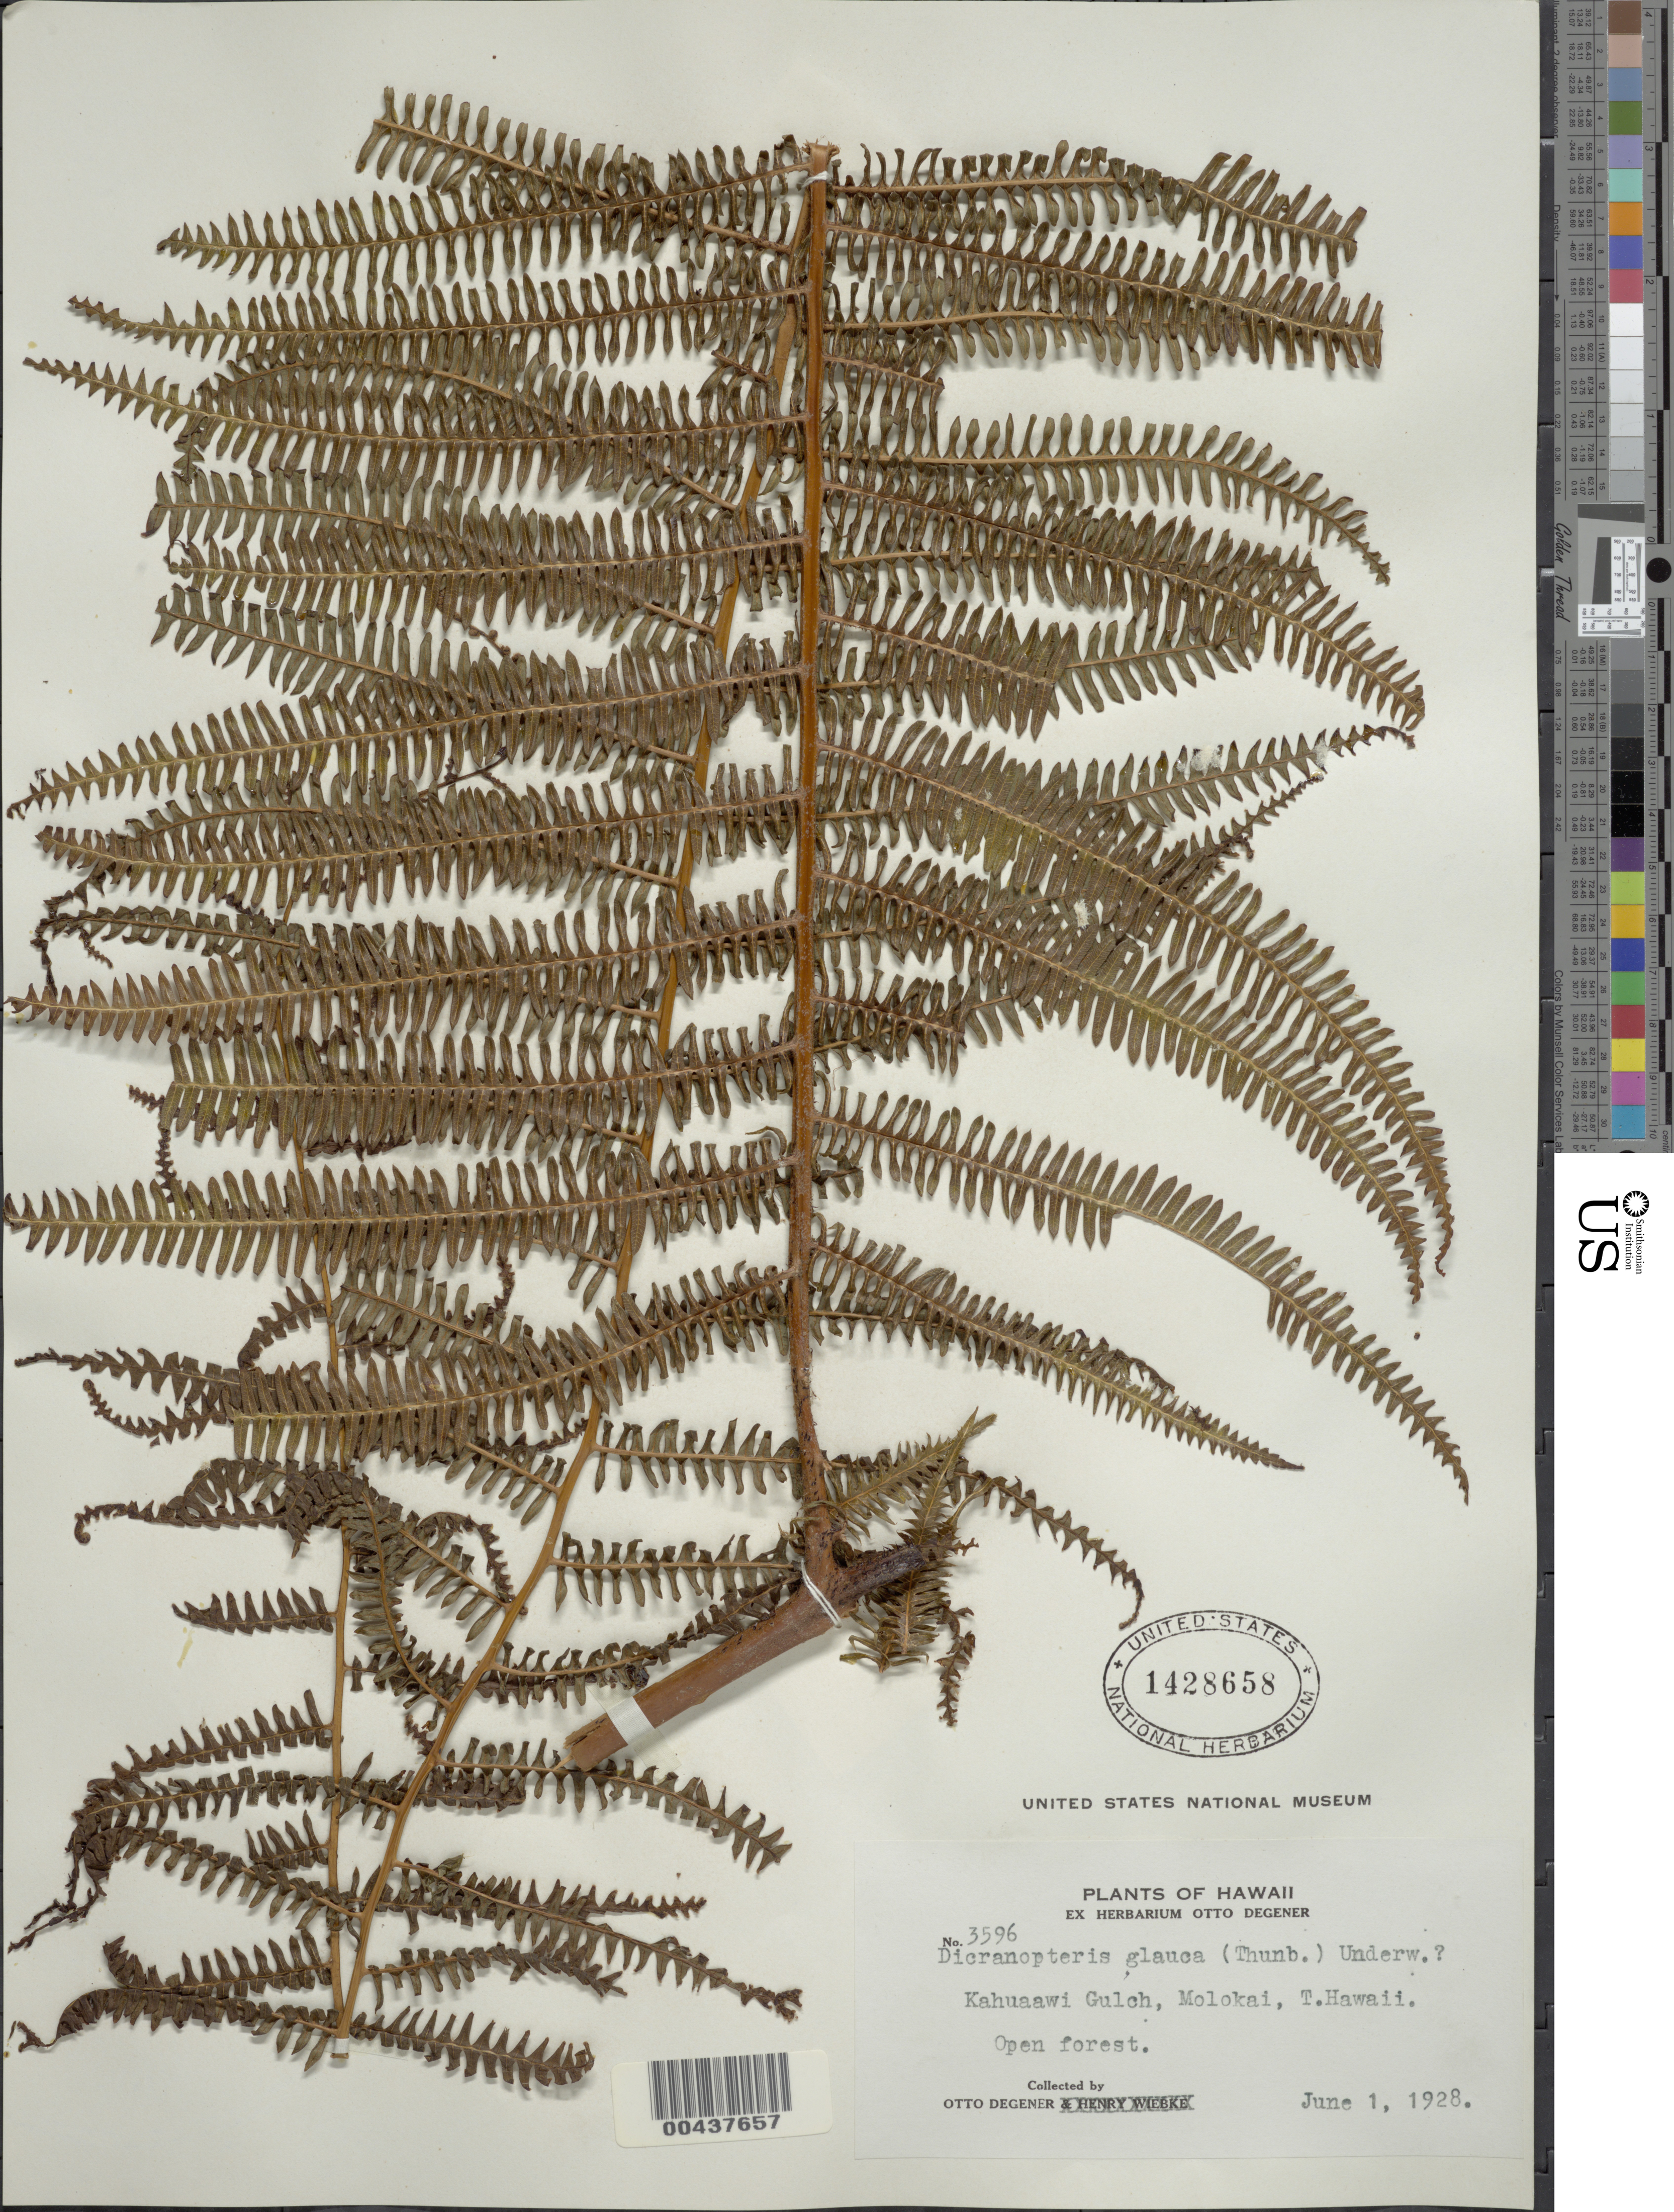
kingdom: Plantae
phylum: Tracheophyta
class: Polypodiopsida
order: Gleicheniales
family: Gleicheniaceae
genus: Diplopterygium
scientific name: Diplopterygium glaucum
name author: (Thunb. ex Houtt.) Nakai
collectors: O. Degener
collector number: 3596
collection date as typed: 1 Jun 1928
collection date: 1928-06-01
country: United States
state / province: Hawaii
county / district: Maui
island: Moloka'i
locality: Kahuaawi Gulch, Molokai, T.Hawaii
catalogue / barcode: US 1428658